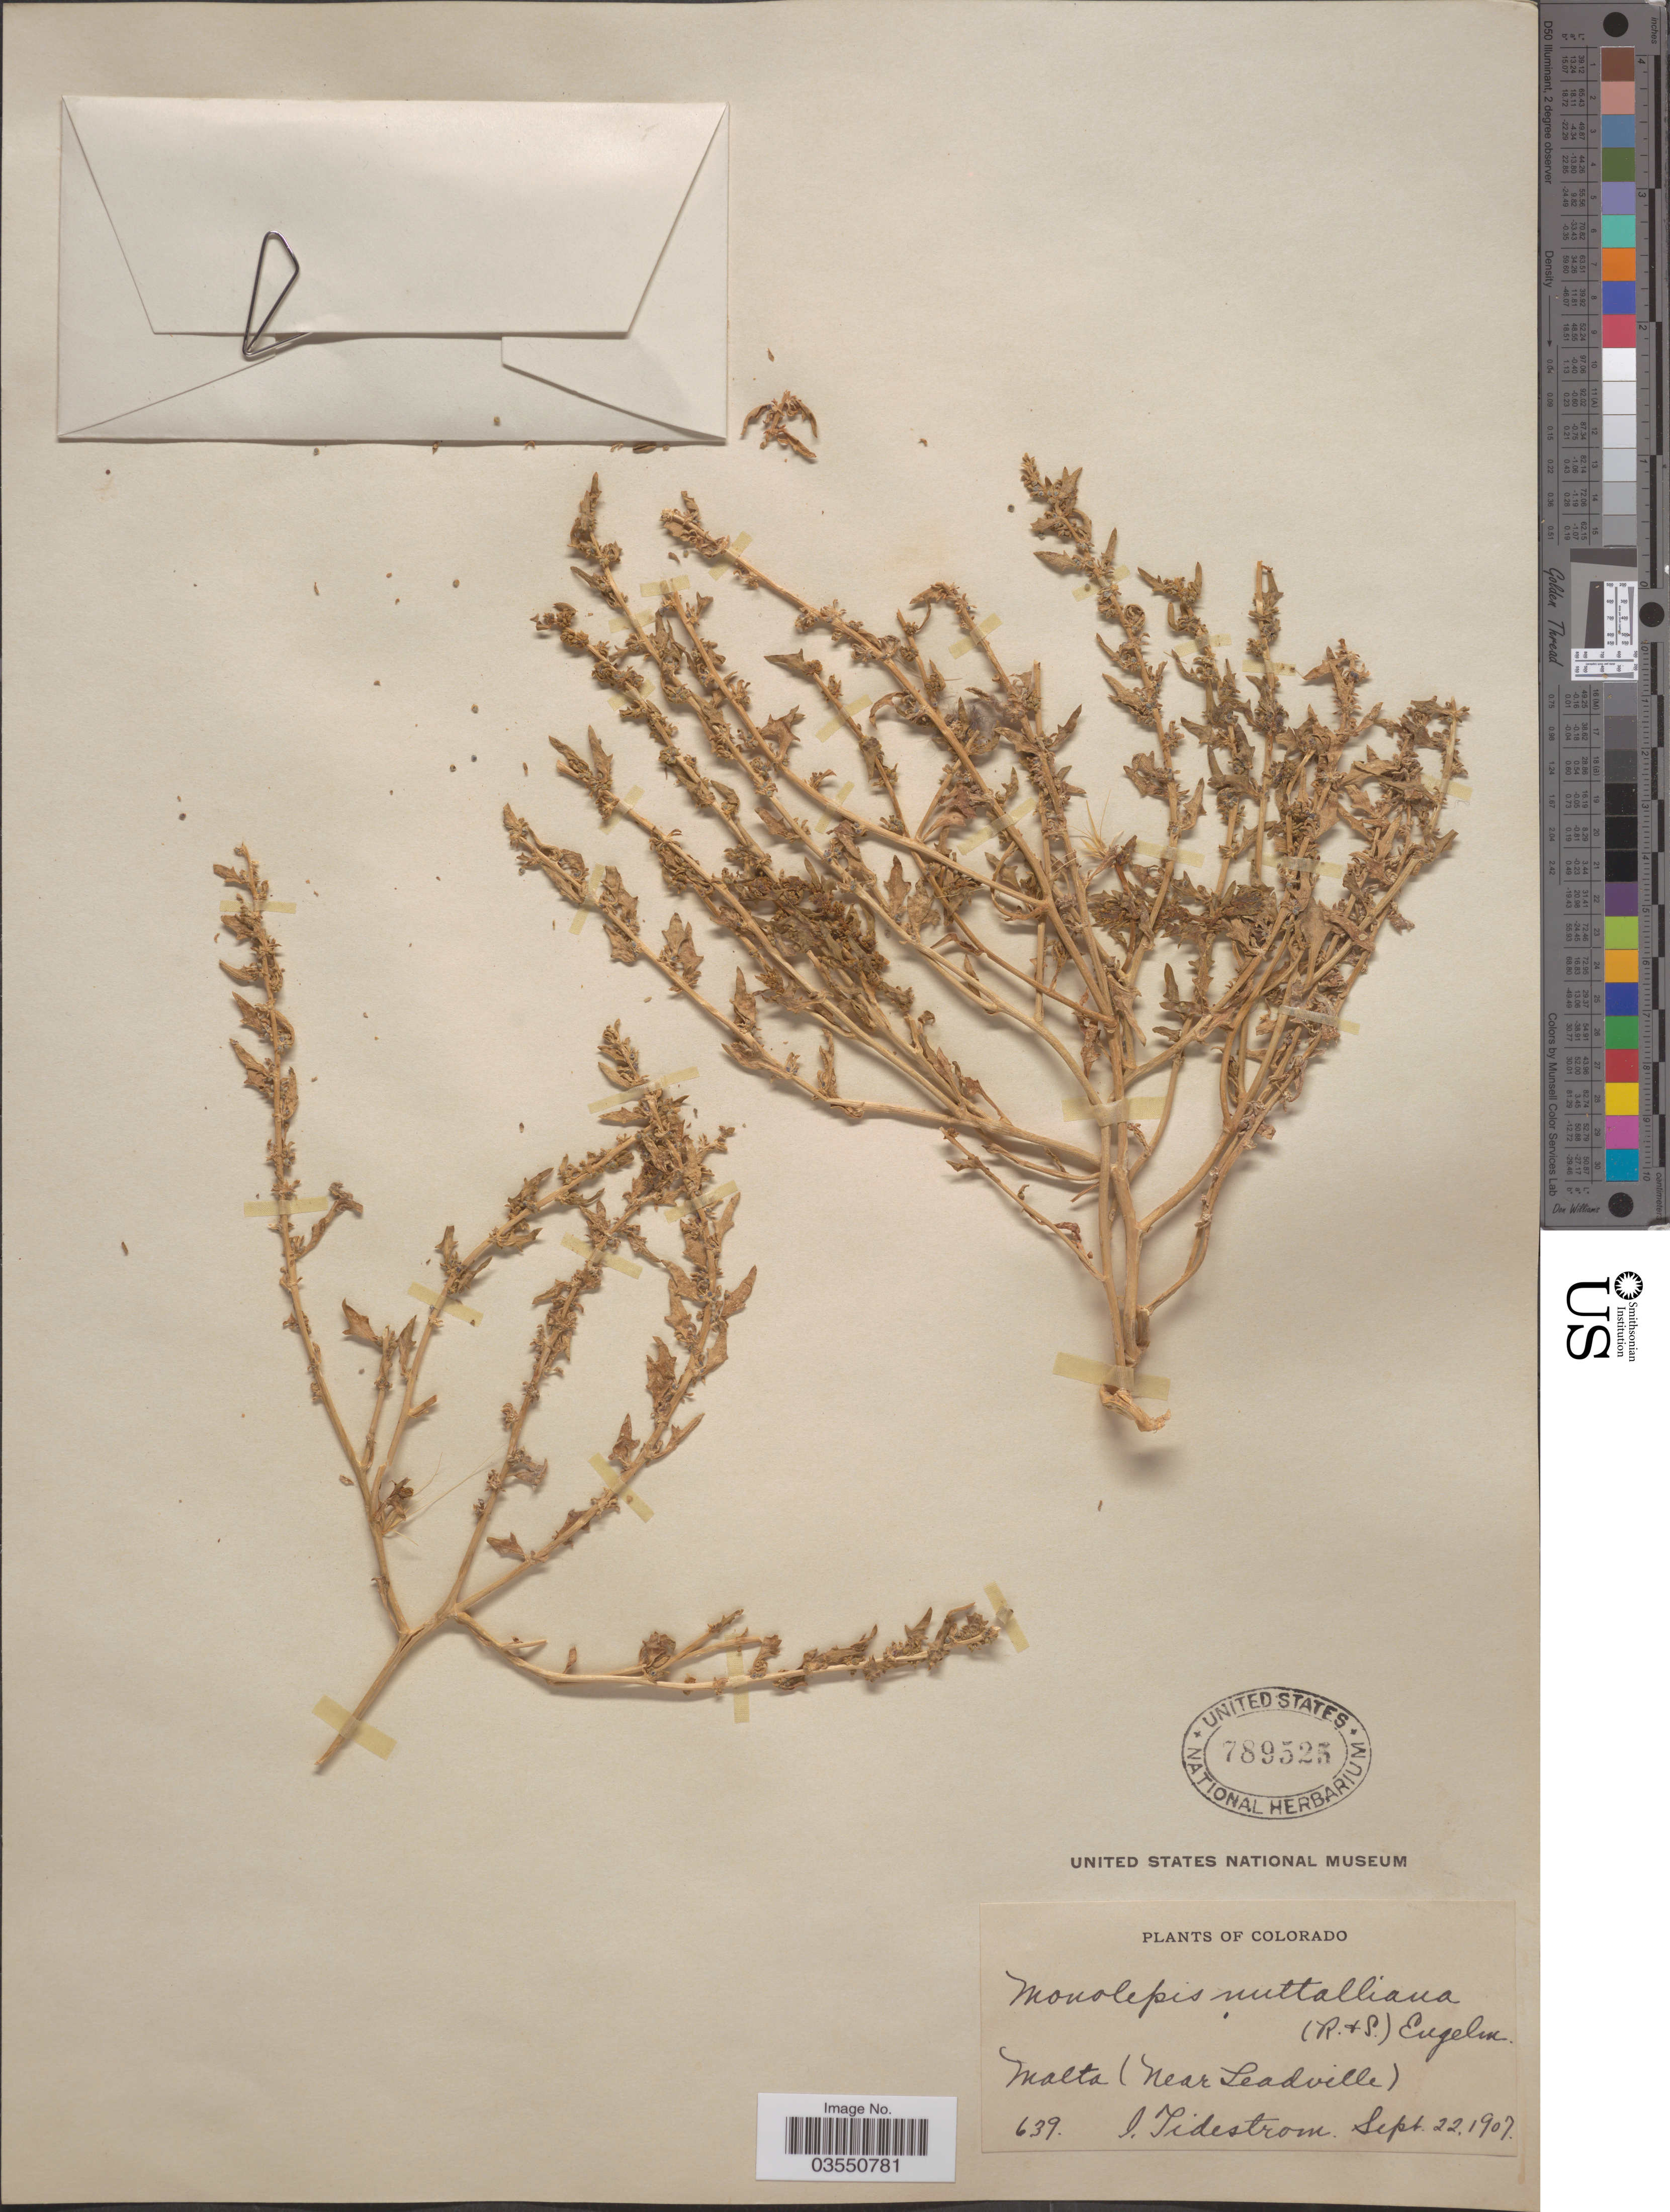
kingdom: Plantae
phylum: Tracheophyta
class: Magnoliopsida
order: Caryophyllales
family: Amaranthaceae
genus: Blitum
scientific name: Blitum nuttallianum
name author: Schult.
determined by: U.S. National Herbarium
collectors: I. F. Tidestrom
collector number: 639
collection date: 1907-09-22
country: United States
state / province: Colorado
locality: Malta (near Leadville).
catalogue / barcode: US 789525